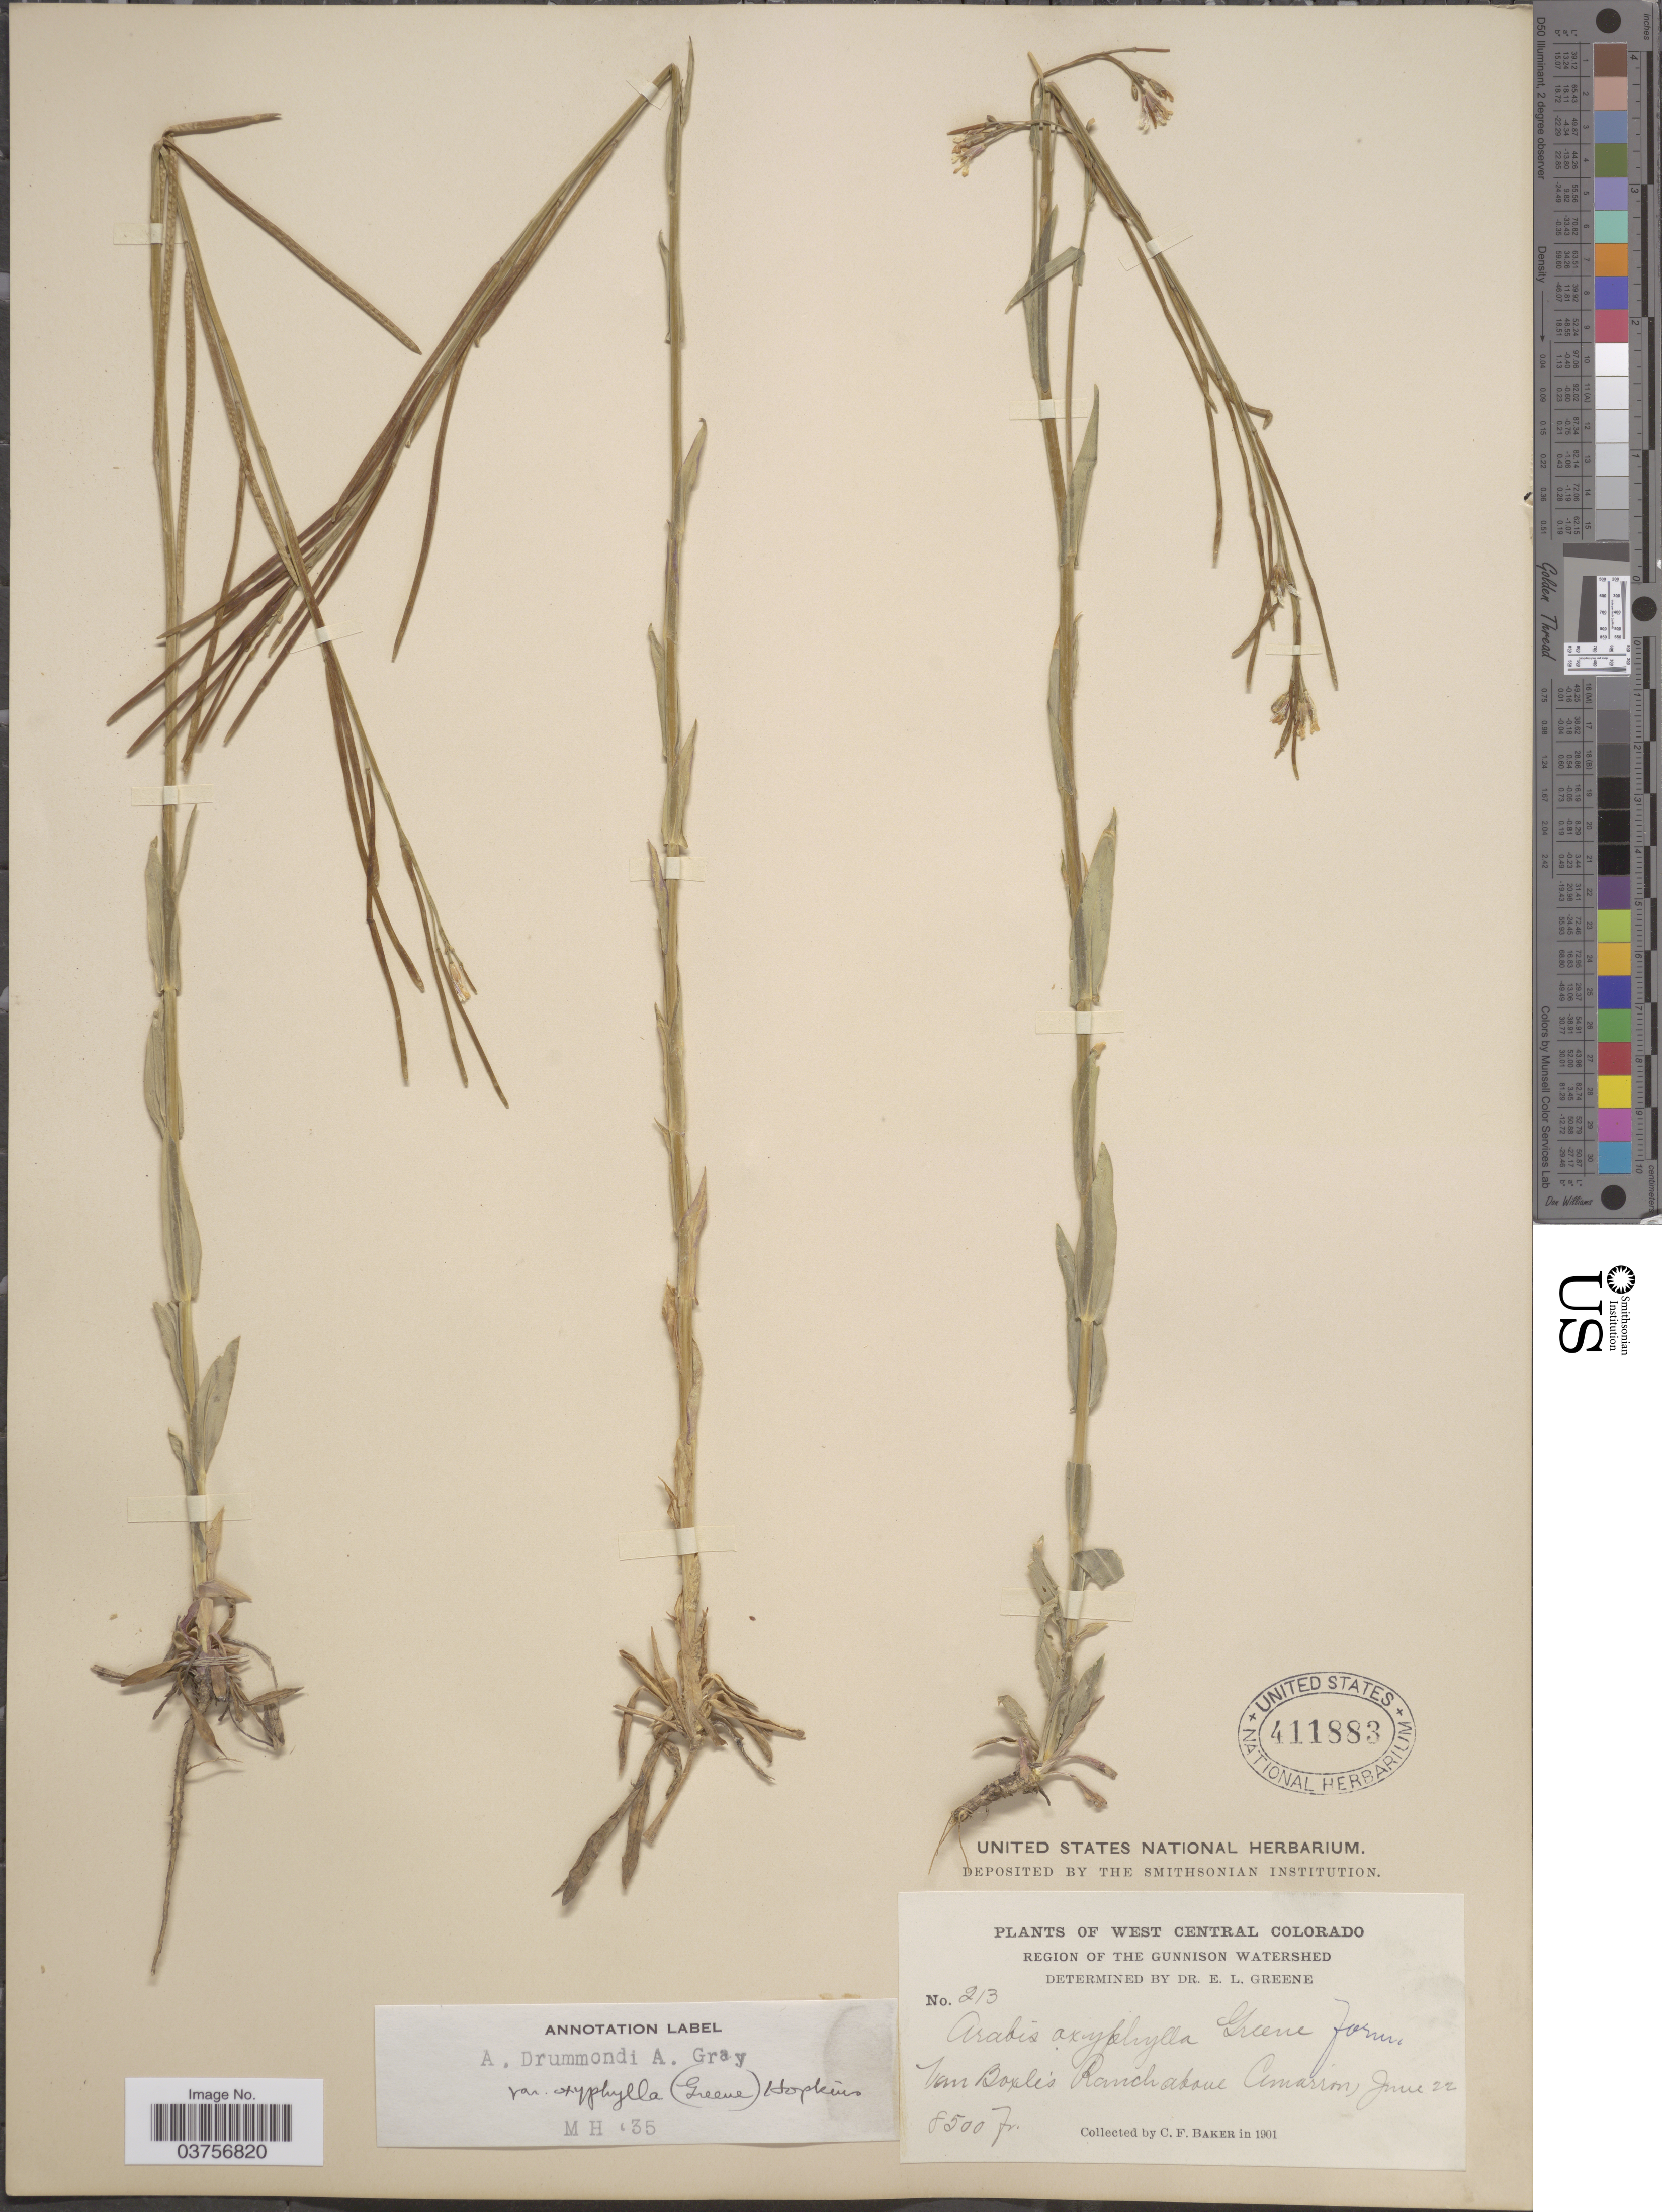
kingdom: Plantae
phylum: Tracheophyta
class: Magnoliopsida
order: Brassicales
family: Brassicaceae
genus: Arabis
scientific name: Arabis drummondii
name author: A. Gray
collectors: C. F. Baker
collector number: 213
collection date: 1901-06-22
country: United States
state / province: Colorado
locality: West Central Colorado. Region of the Gunnison Watershed. Van Boxle's Ranch above Cimarron.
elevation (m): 2591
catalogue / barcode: US 411883